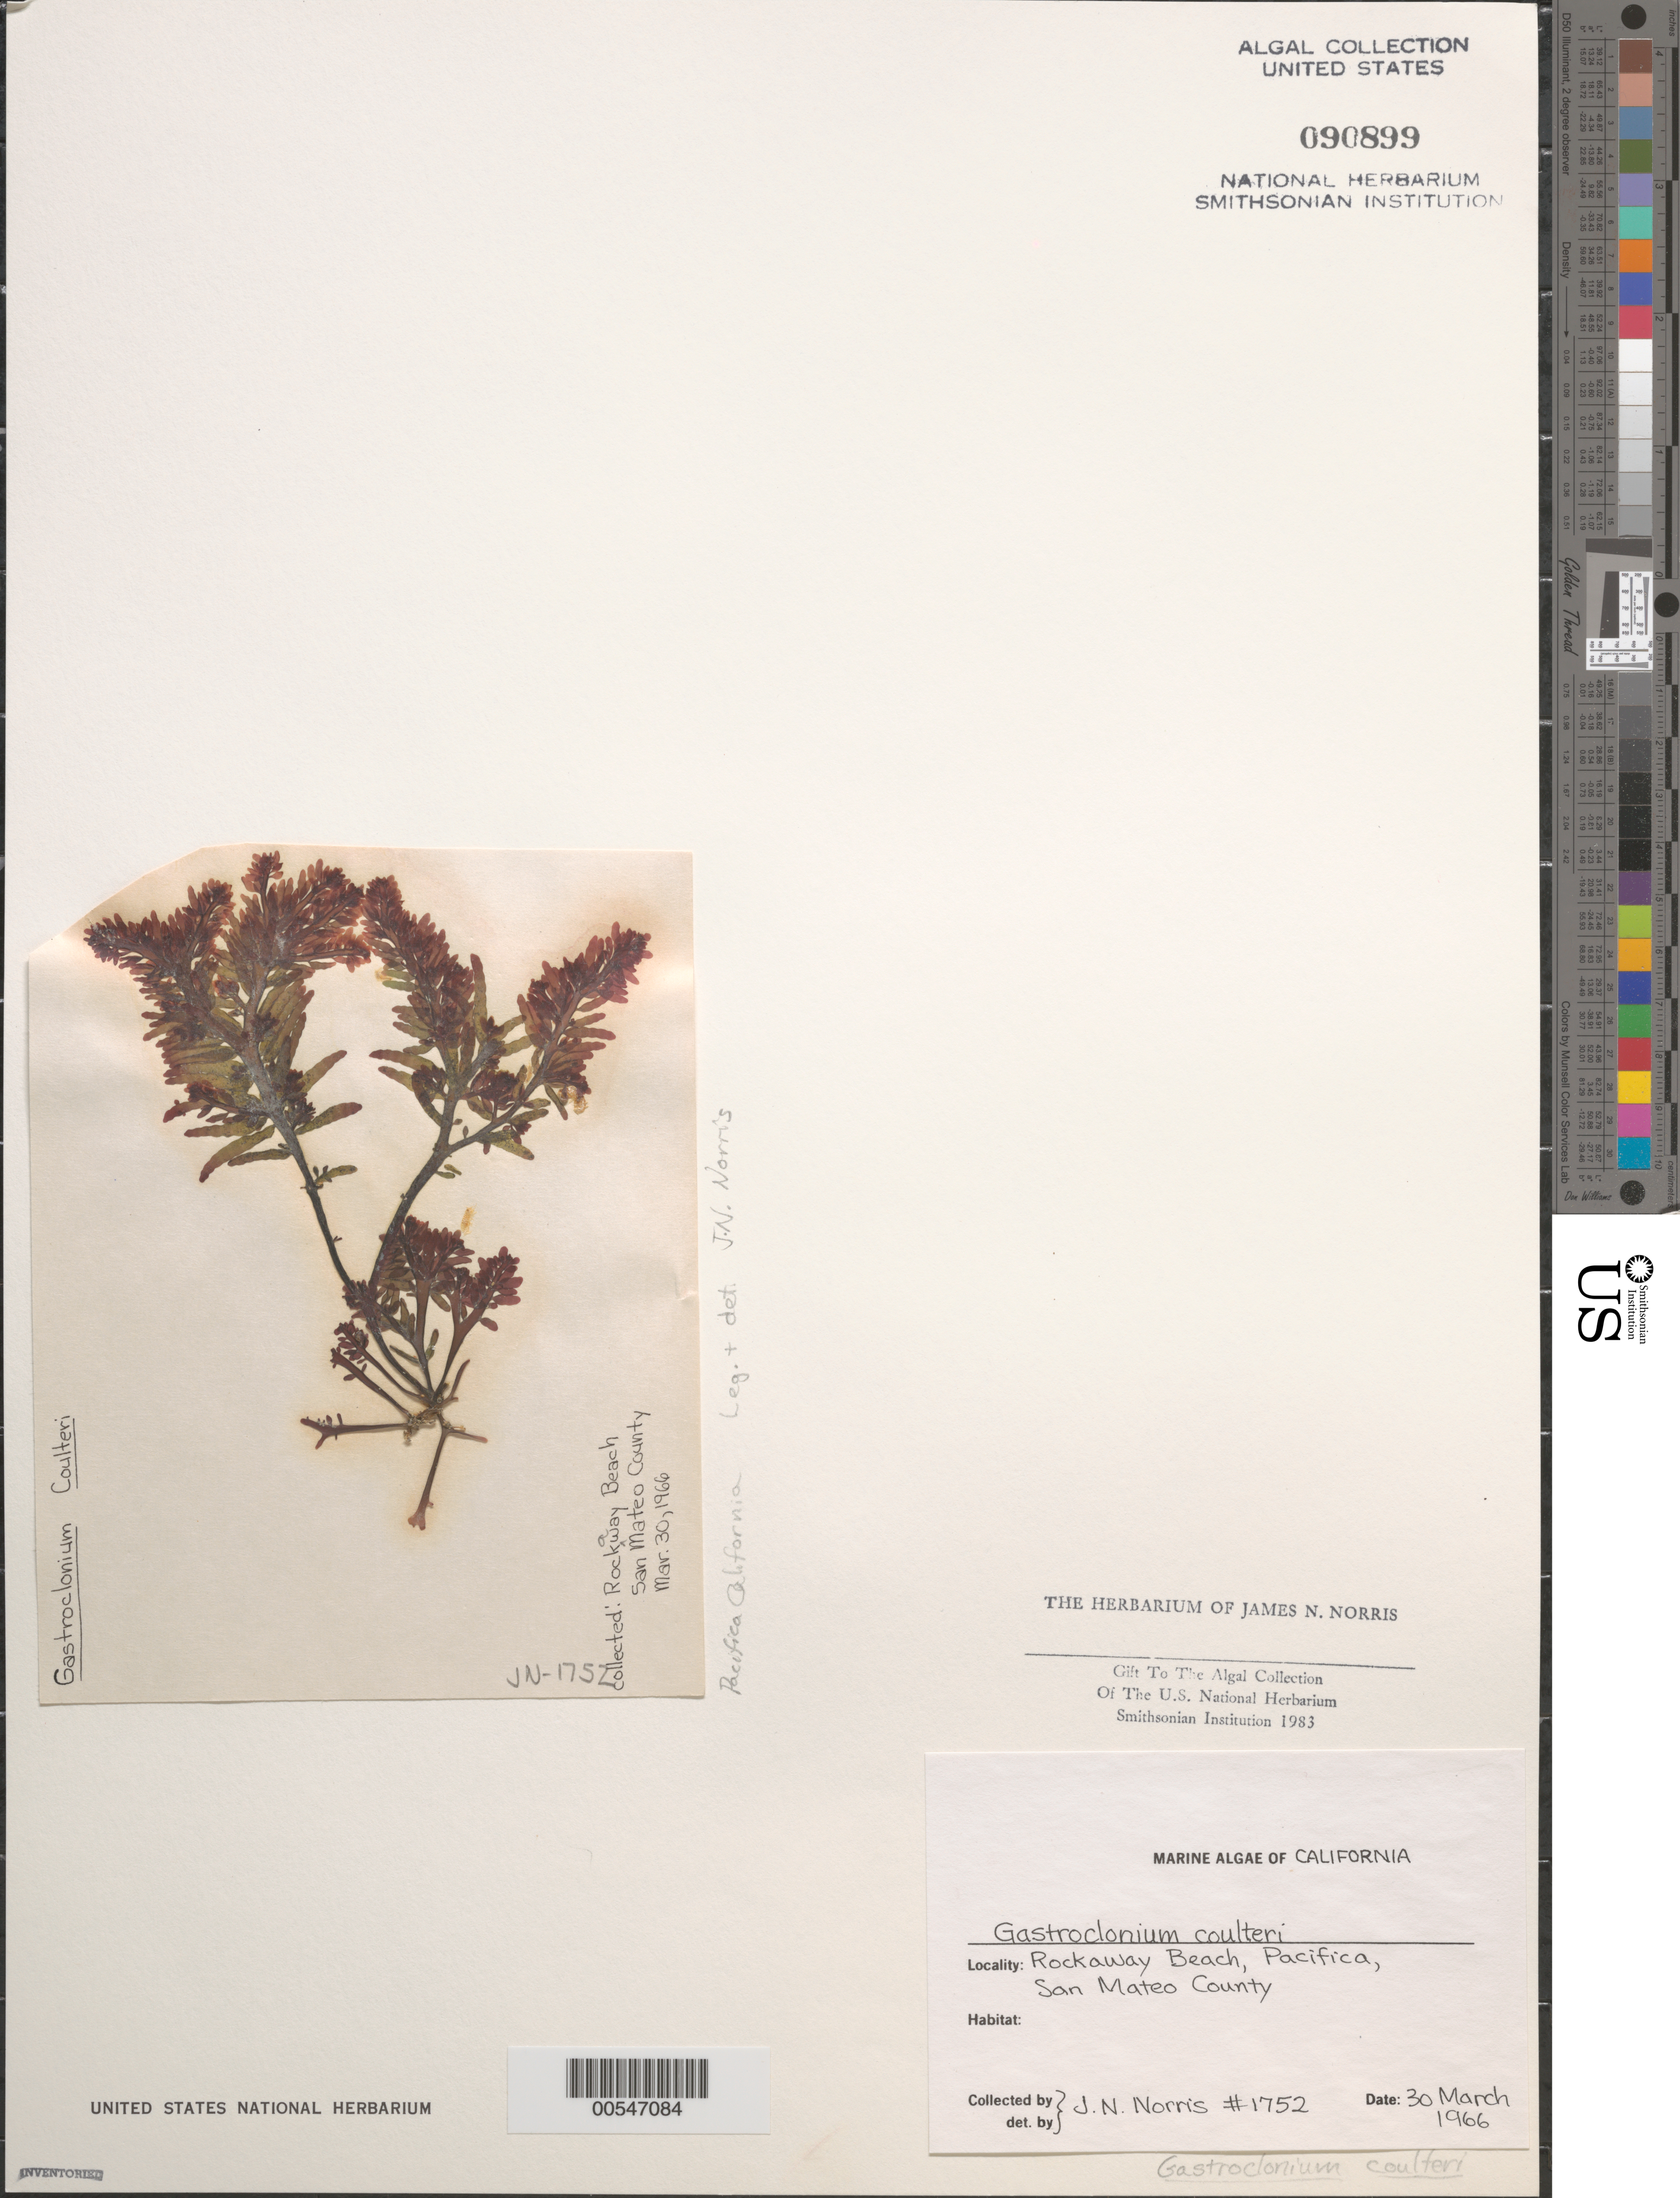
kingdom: Plantae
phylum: Rhodophyta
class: Florideophyceae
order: Rhodymeniales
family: Champiaceae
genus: Neogastroclonium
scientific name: Neogastroclonium subarticulatum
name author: (Turner) L. Le Gall et al.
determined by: Algae name updating Project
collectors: J. N. Norris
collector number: JN-1752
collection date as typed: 30 Mar 1966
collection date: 1966-03-30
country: United States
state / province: California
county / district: San Mateo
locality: Rockaway Beach, Pacifica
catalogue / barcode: US 90899